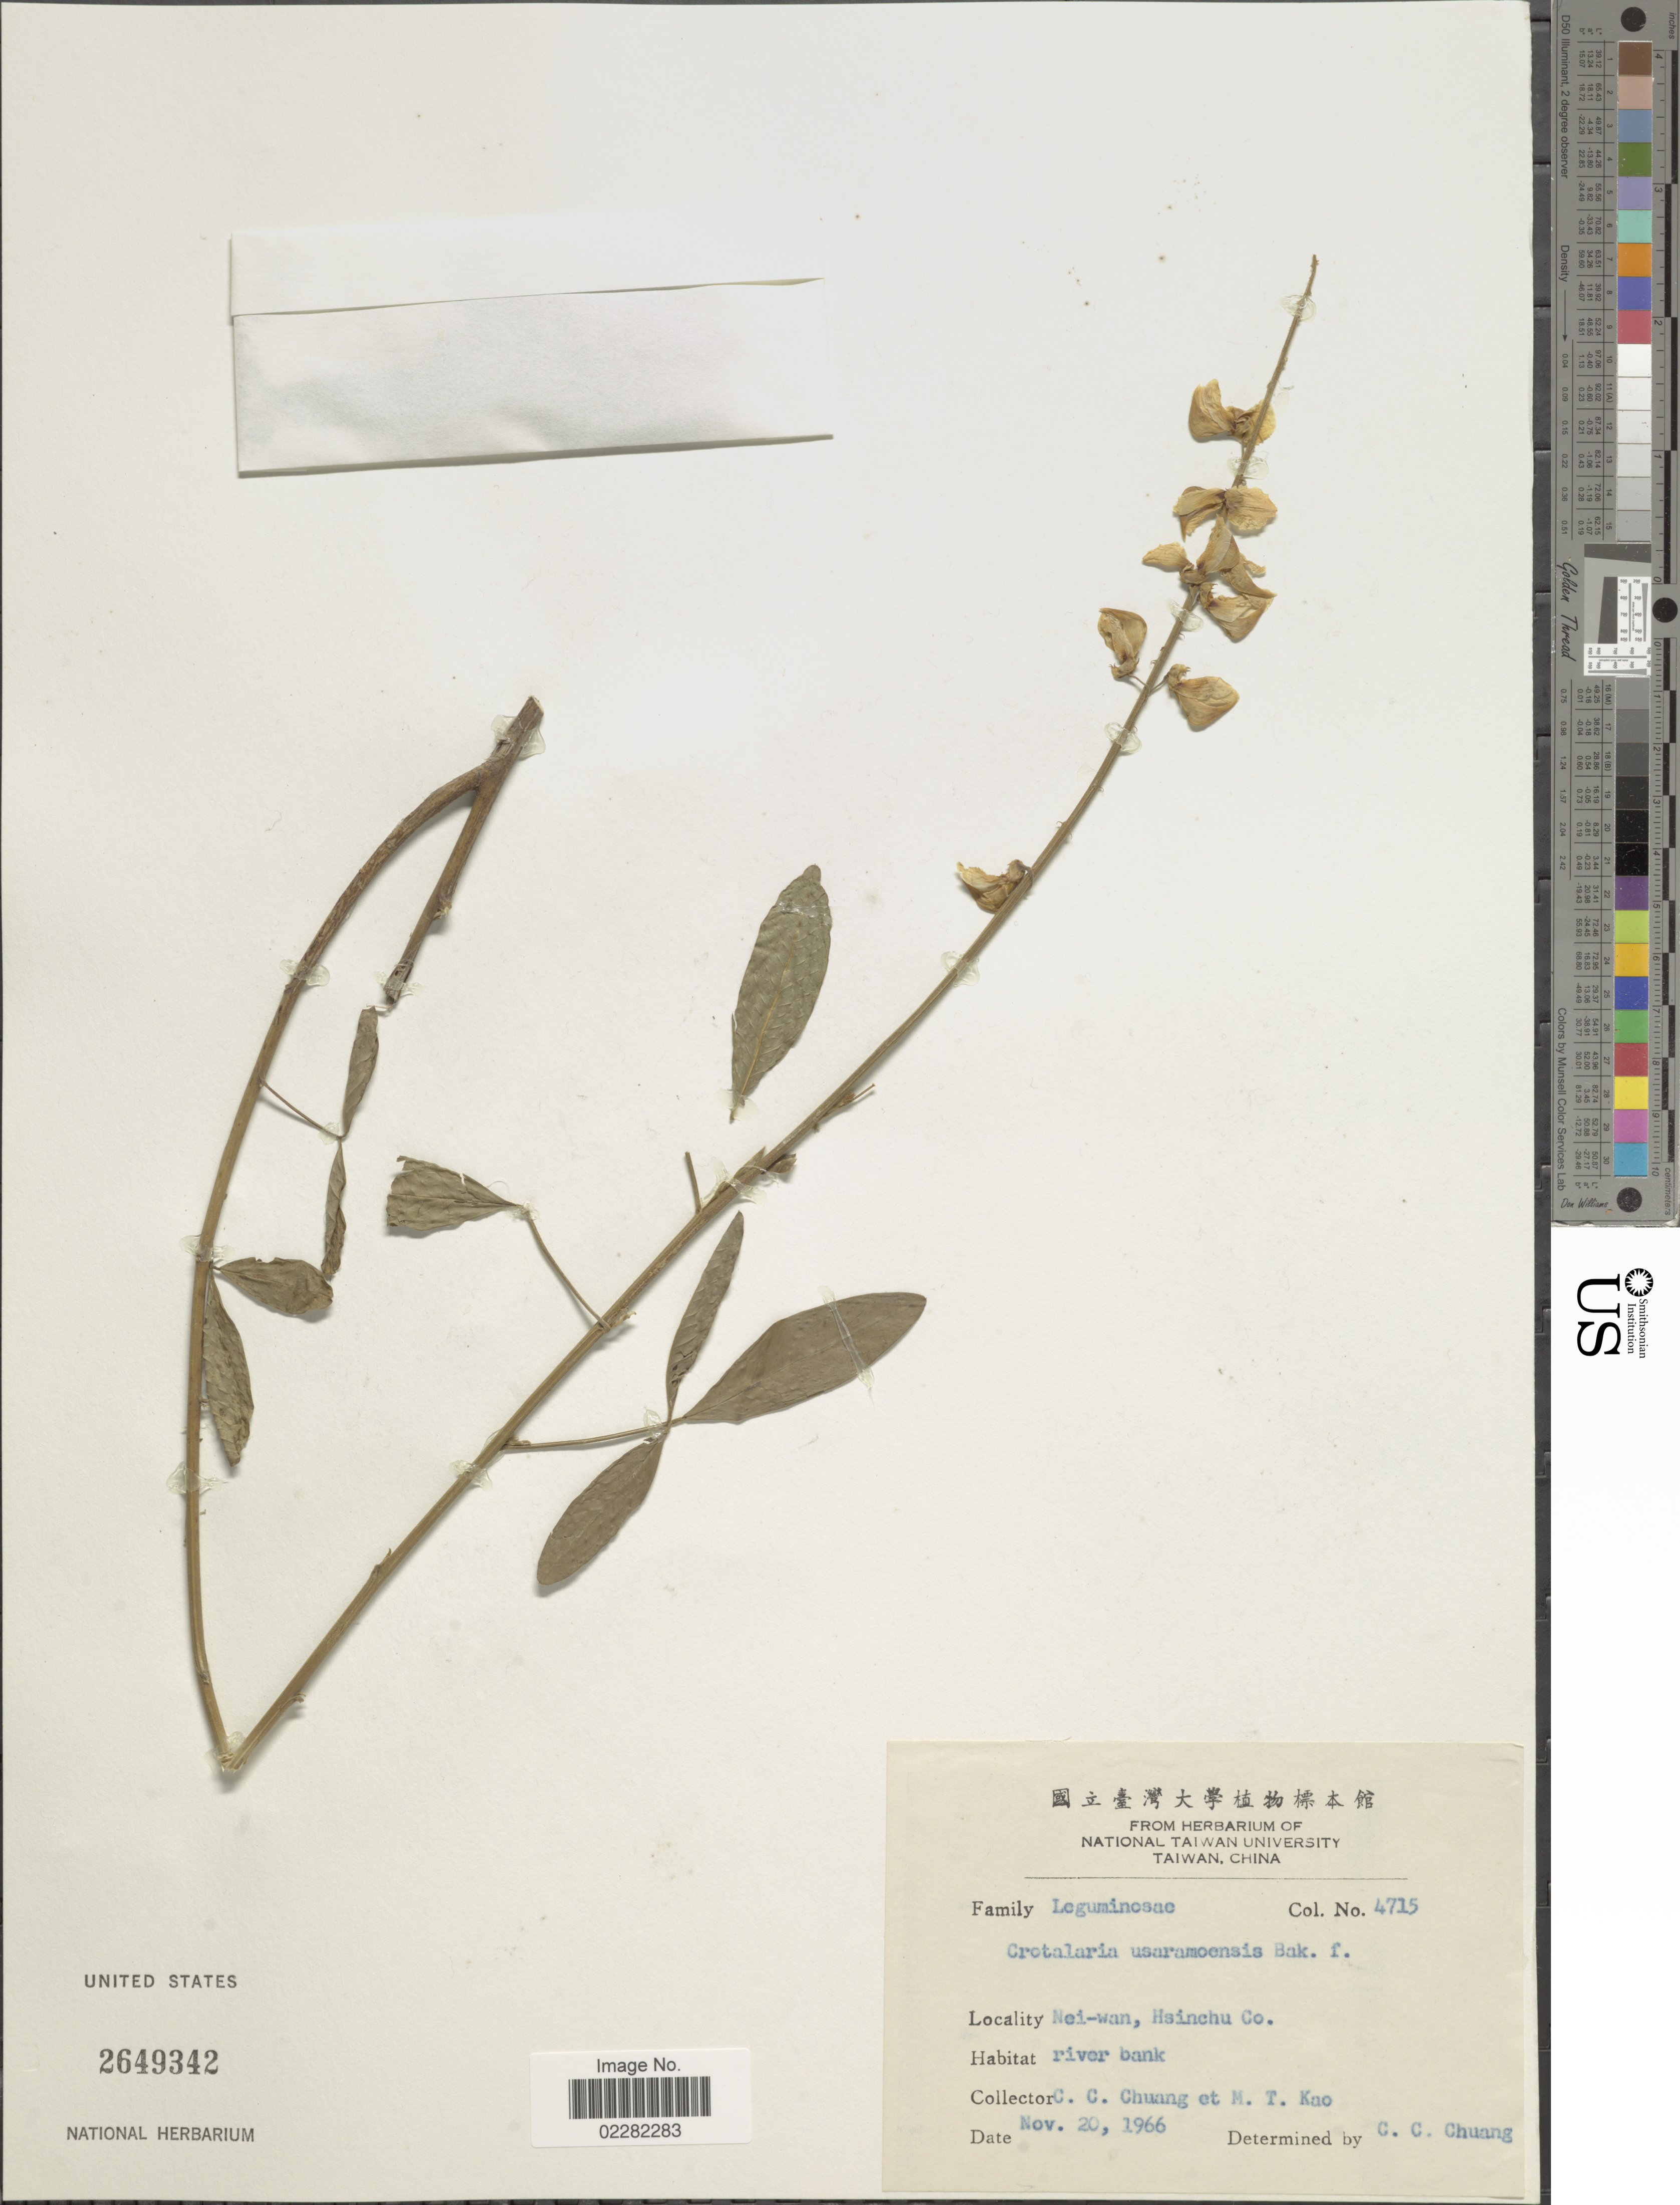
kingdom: Plantae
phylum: Tracheophyta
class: Magnoliopsida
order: Fabales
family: Fabaceae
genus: Crotalaria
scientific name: Crotalaria trichotoma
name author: Bojer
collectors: C. C. Chuang & M. T. Kao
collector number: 4715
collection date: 1966-11-20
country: Taiwan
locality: Nei-wan, Hsinchu Co.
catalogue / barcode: US 2649342